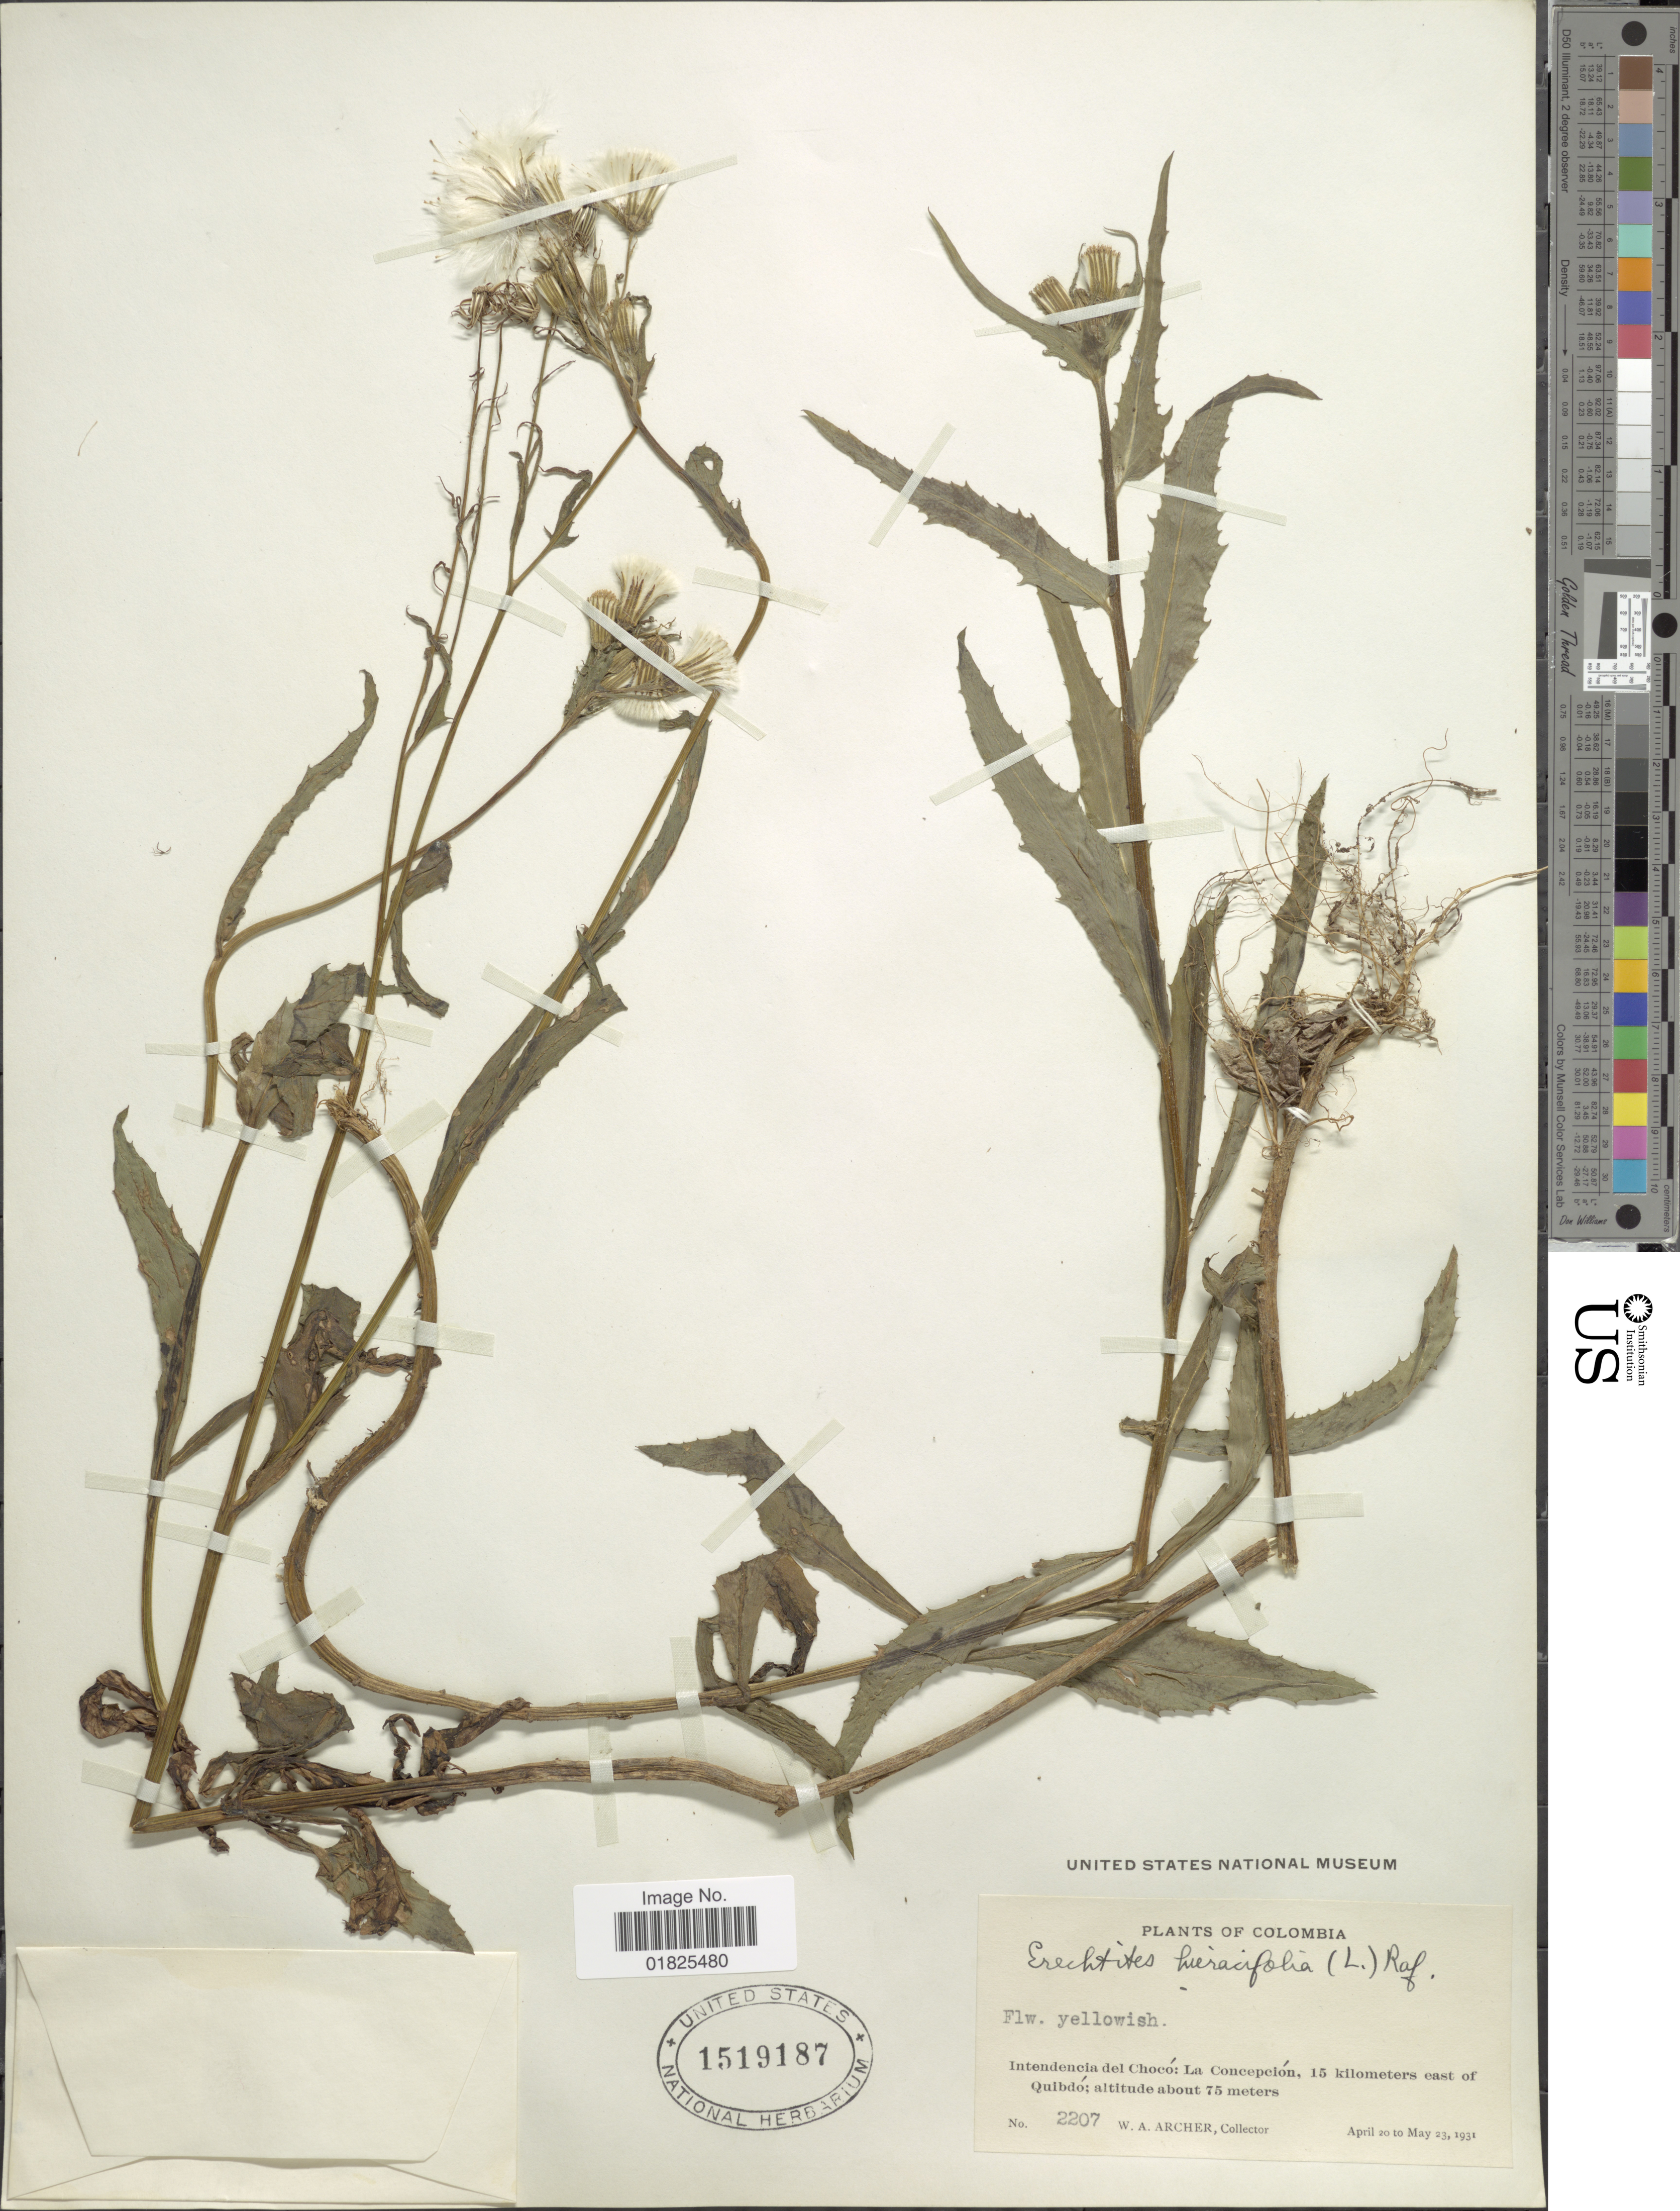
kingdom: Plantae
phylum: Tracheophyta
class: Magnoliopsida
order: Asterales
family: Asteraceae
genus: Erechtites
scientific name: Erechtites hieraciifolius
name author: (L.) Raf. ex DC.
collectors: W. A. Archer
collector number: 2207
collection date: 1931-04-20/1931-05-23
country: Colombia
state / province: Chocó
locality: La Concepcion, 15 kilometers east of Quibdo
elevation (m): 75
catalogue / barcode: US 1519187